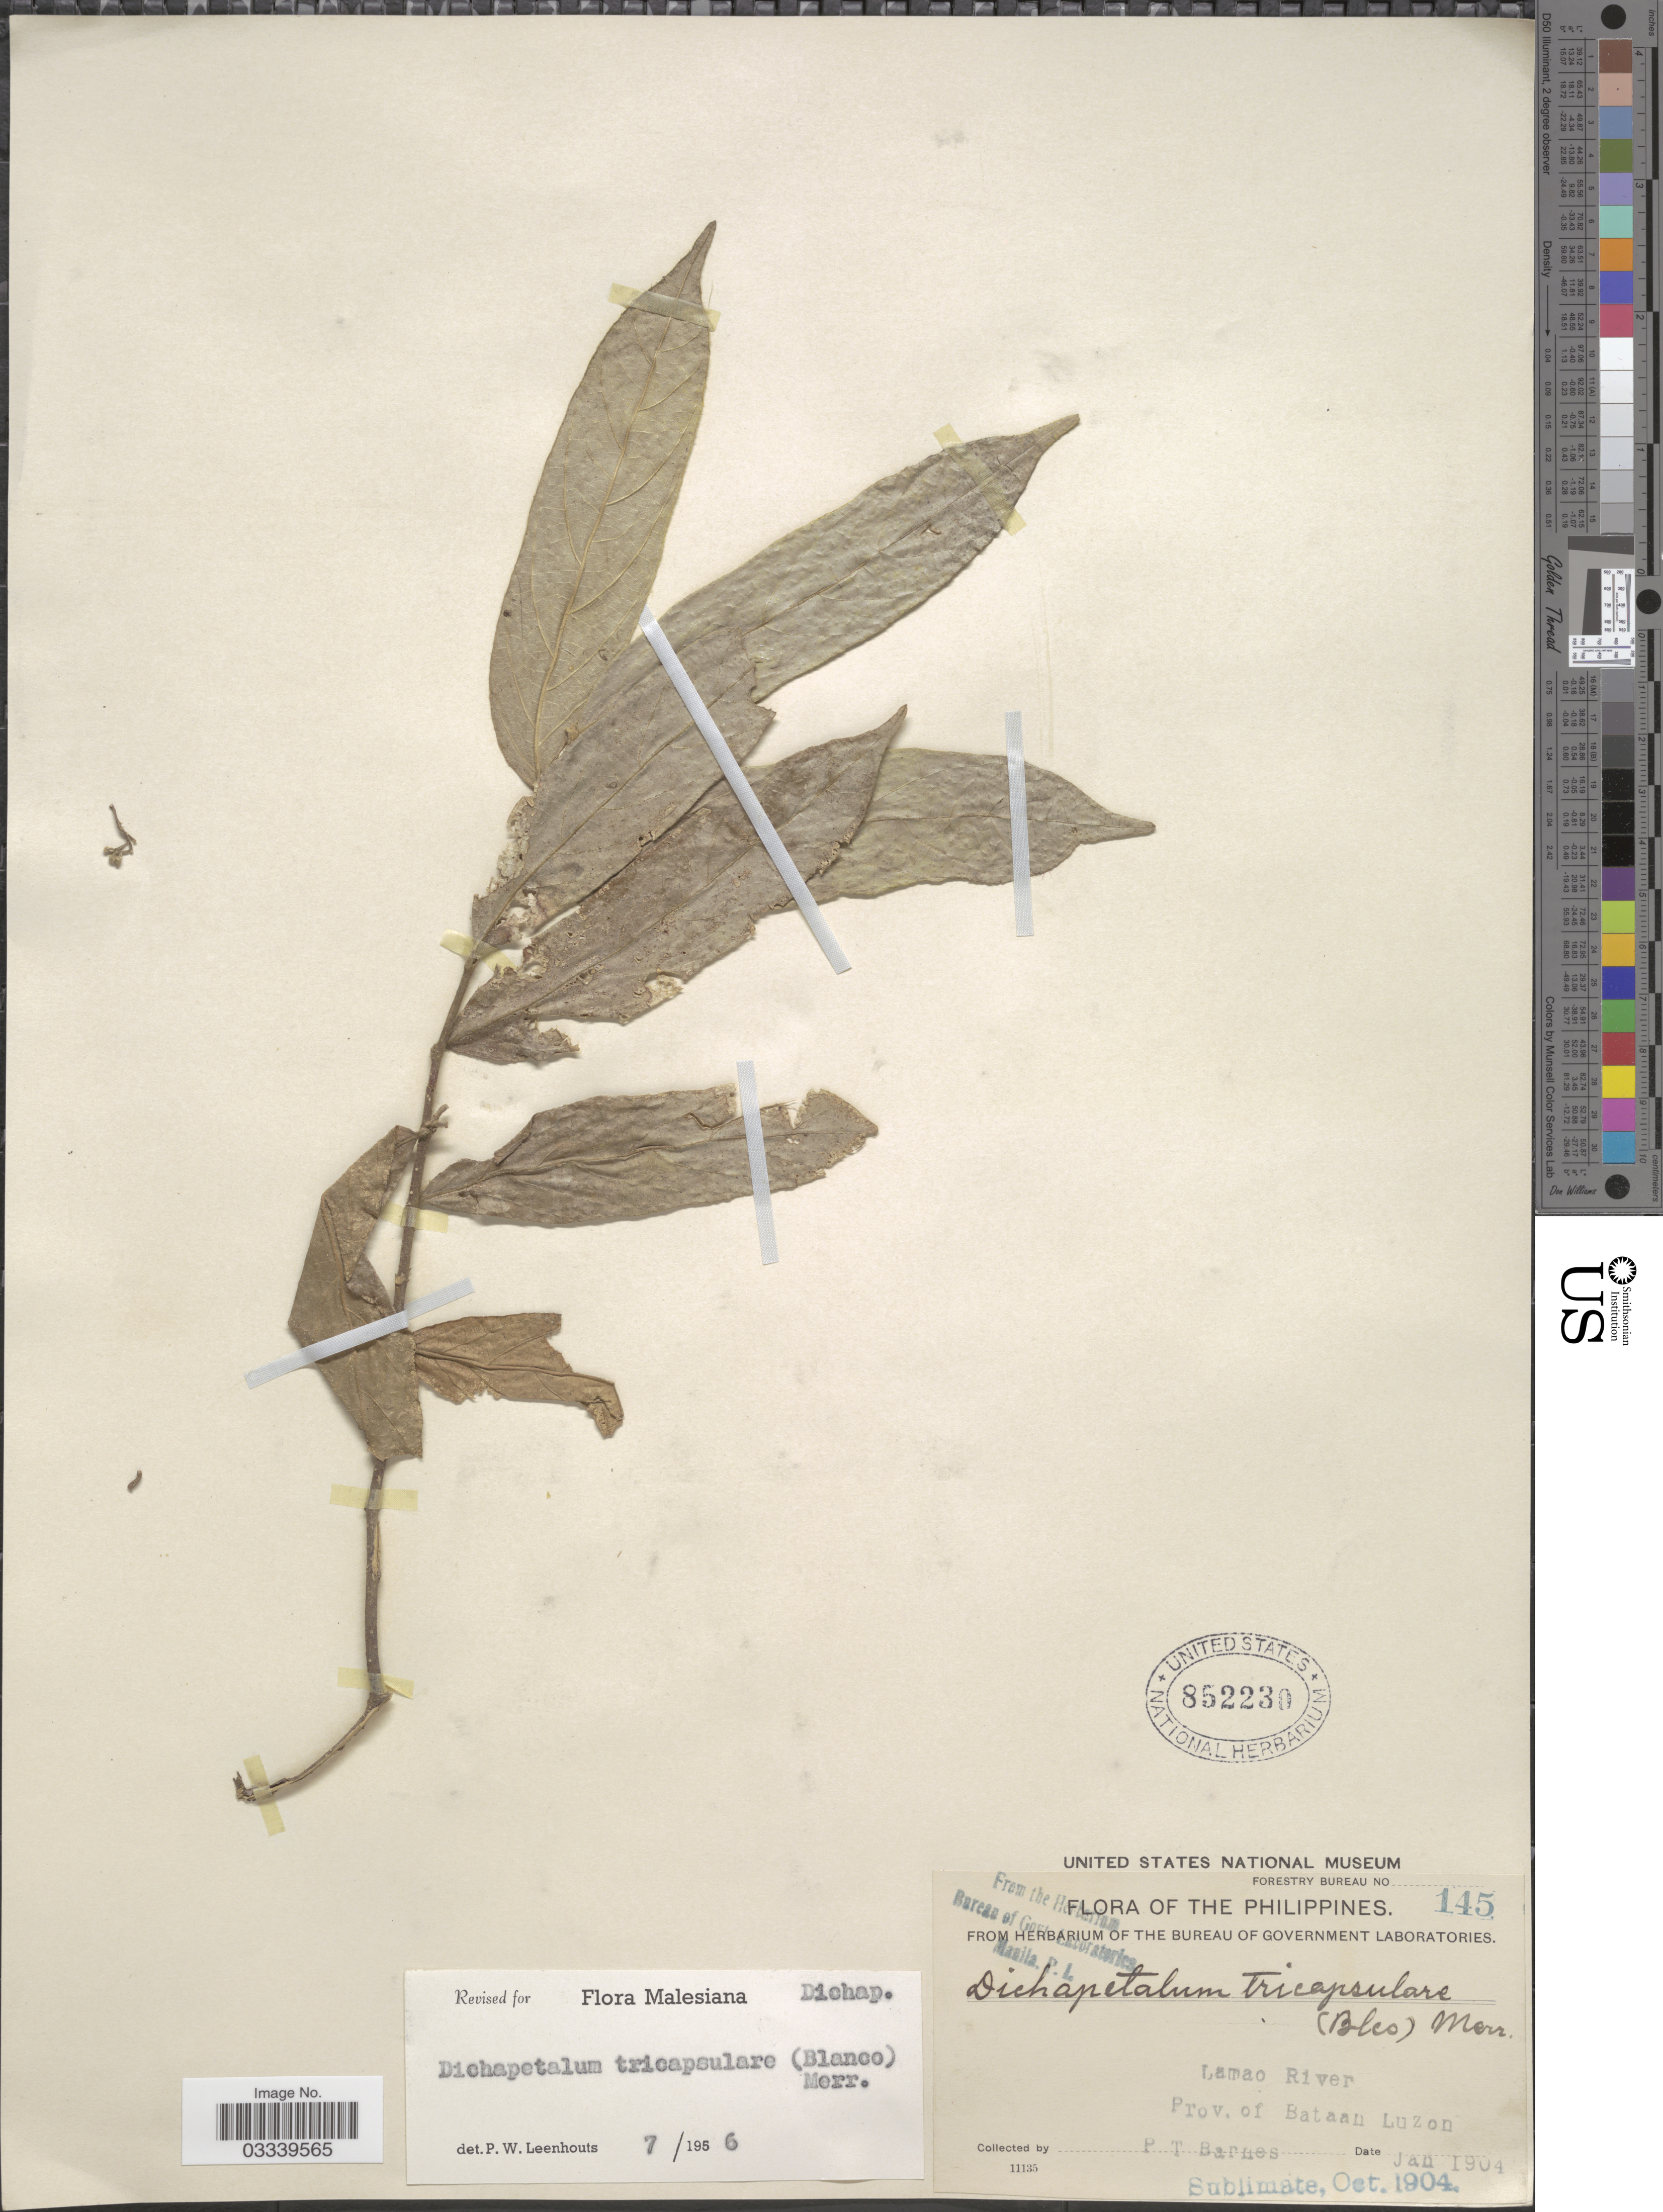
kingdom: Plantae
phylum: Tracheophyta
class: Magnoliopsida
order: Malpighiales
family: Dichapetalaceae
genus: Dichapetalum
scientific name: Dichapetalum tricapsulare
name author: (Blanco) Merr.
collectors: P. Barnes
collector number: Forestry Bureau 145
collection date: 1904-01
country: Philippines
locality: Lamao River. Prov. of Bataan Luzon.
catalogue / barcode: US 852230